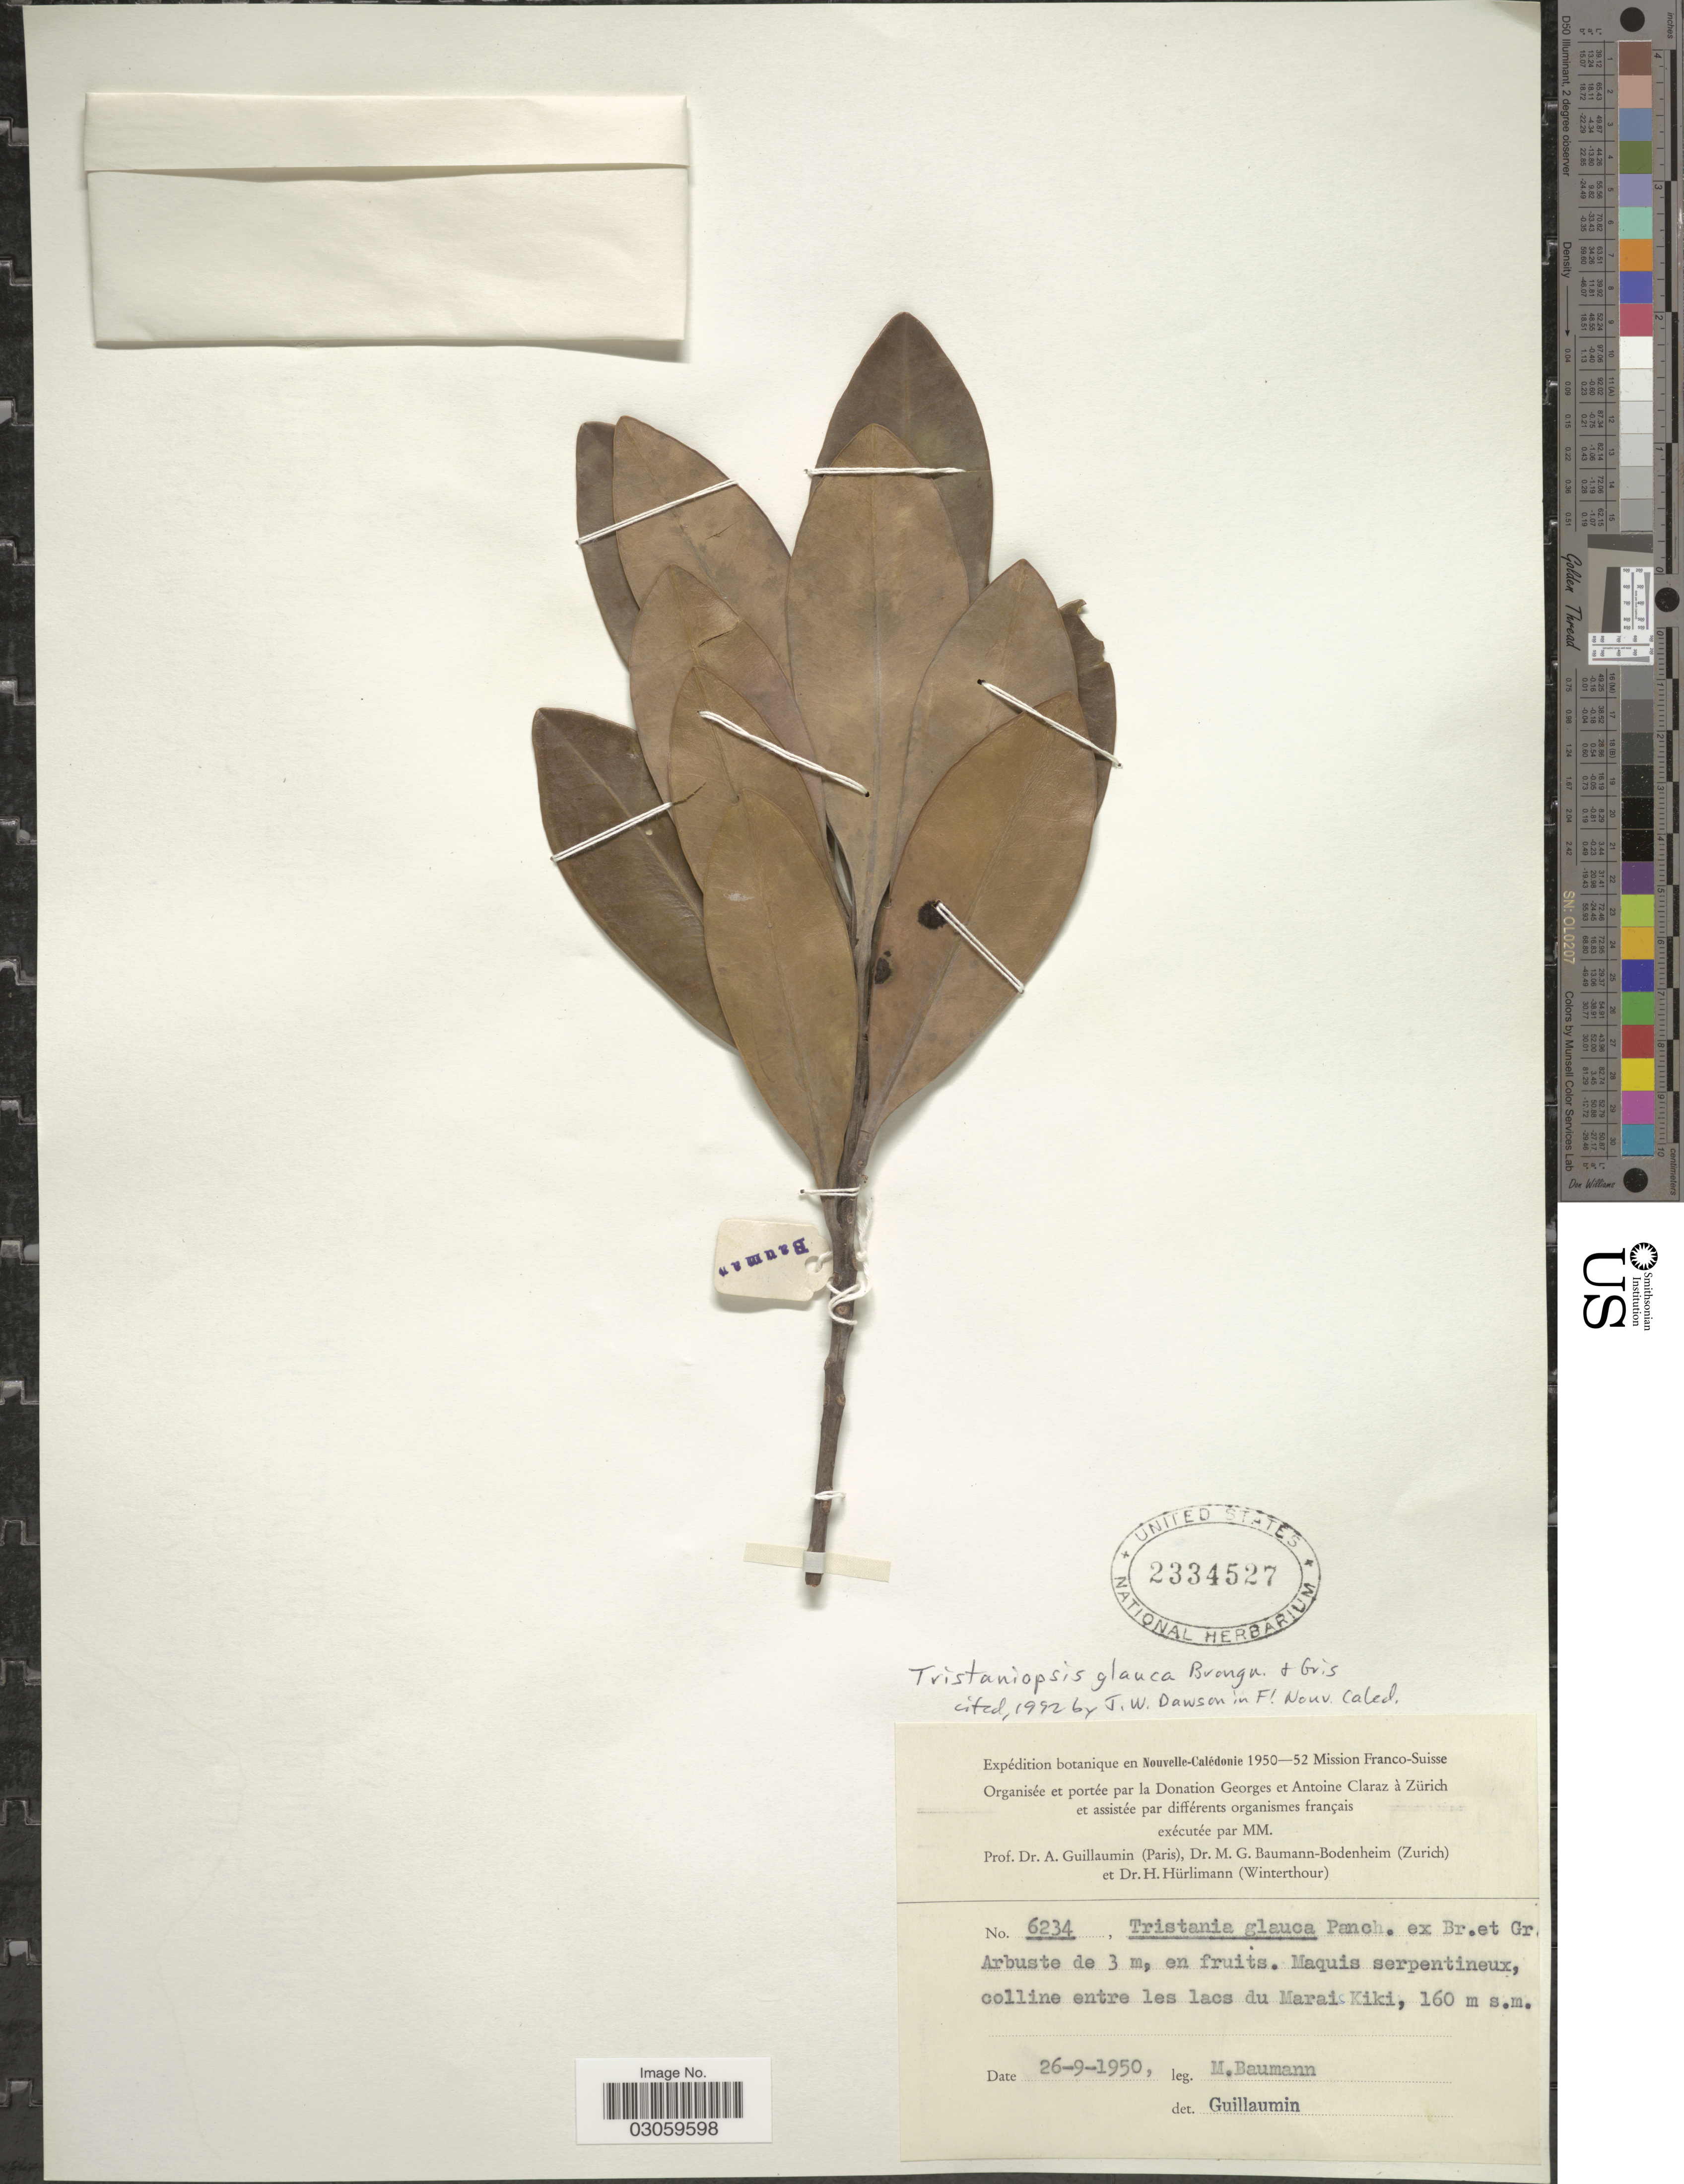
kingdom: Plantae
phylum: Tracheophyta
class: Magnoliopsida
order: Myrtales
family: Myrtaceae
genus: Tristaniopsis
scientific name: Tristaniopsis glauca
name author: Brongn. & Gris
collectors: M. G. Baumann-Bodenheim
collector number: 6234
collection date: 1950-09-26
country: New Caledonia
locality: Nouvelle-Calédonie. Maquis serpentineux, colline entre les lacs du Marais Kiki.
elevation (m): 160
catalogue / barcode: US 2334527